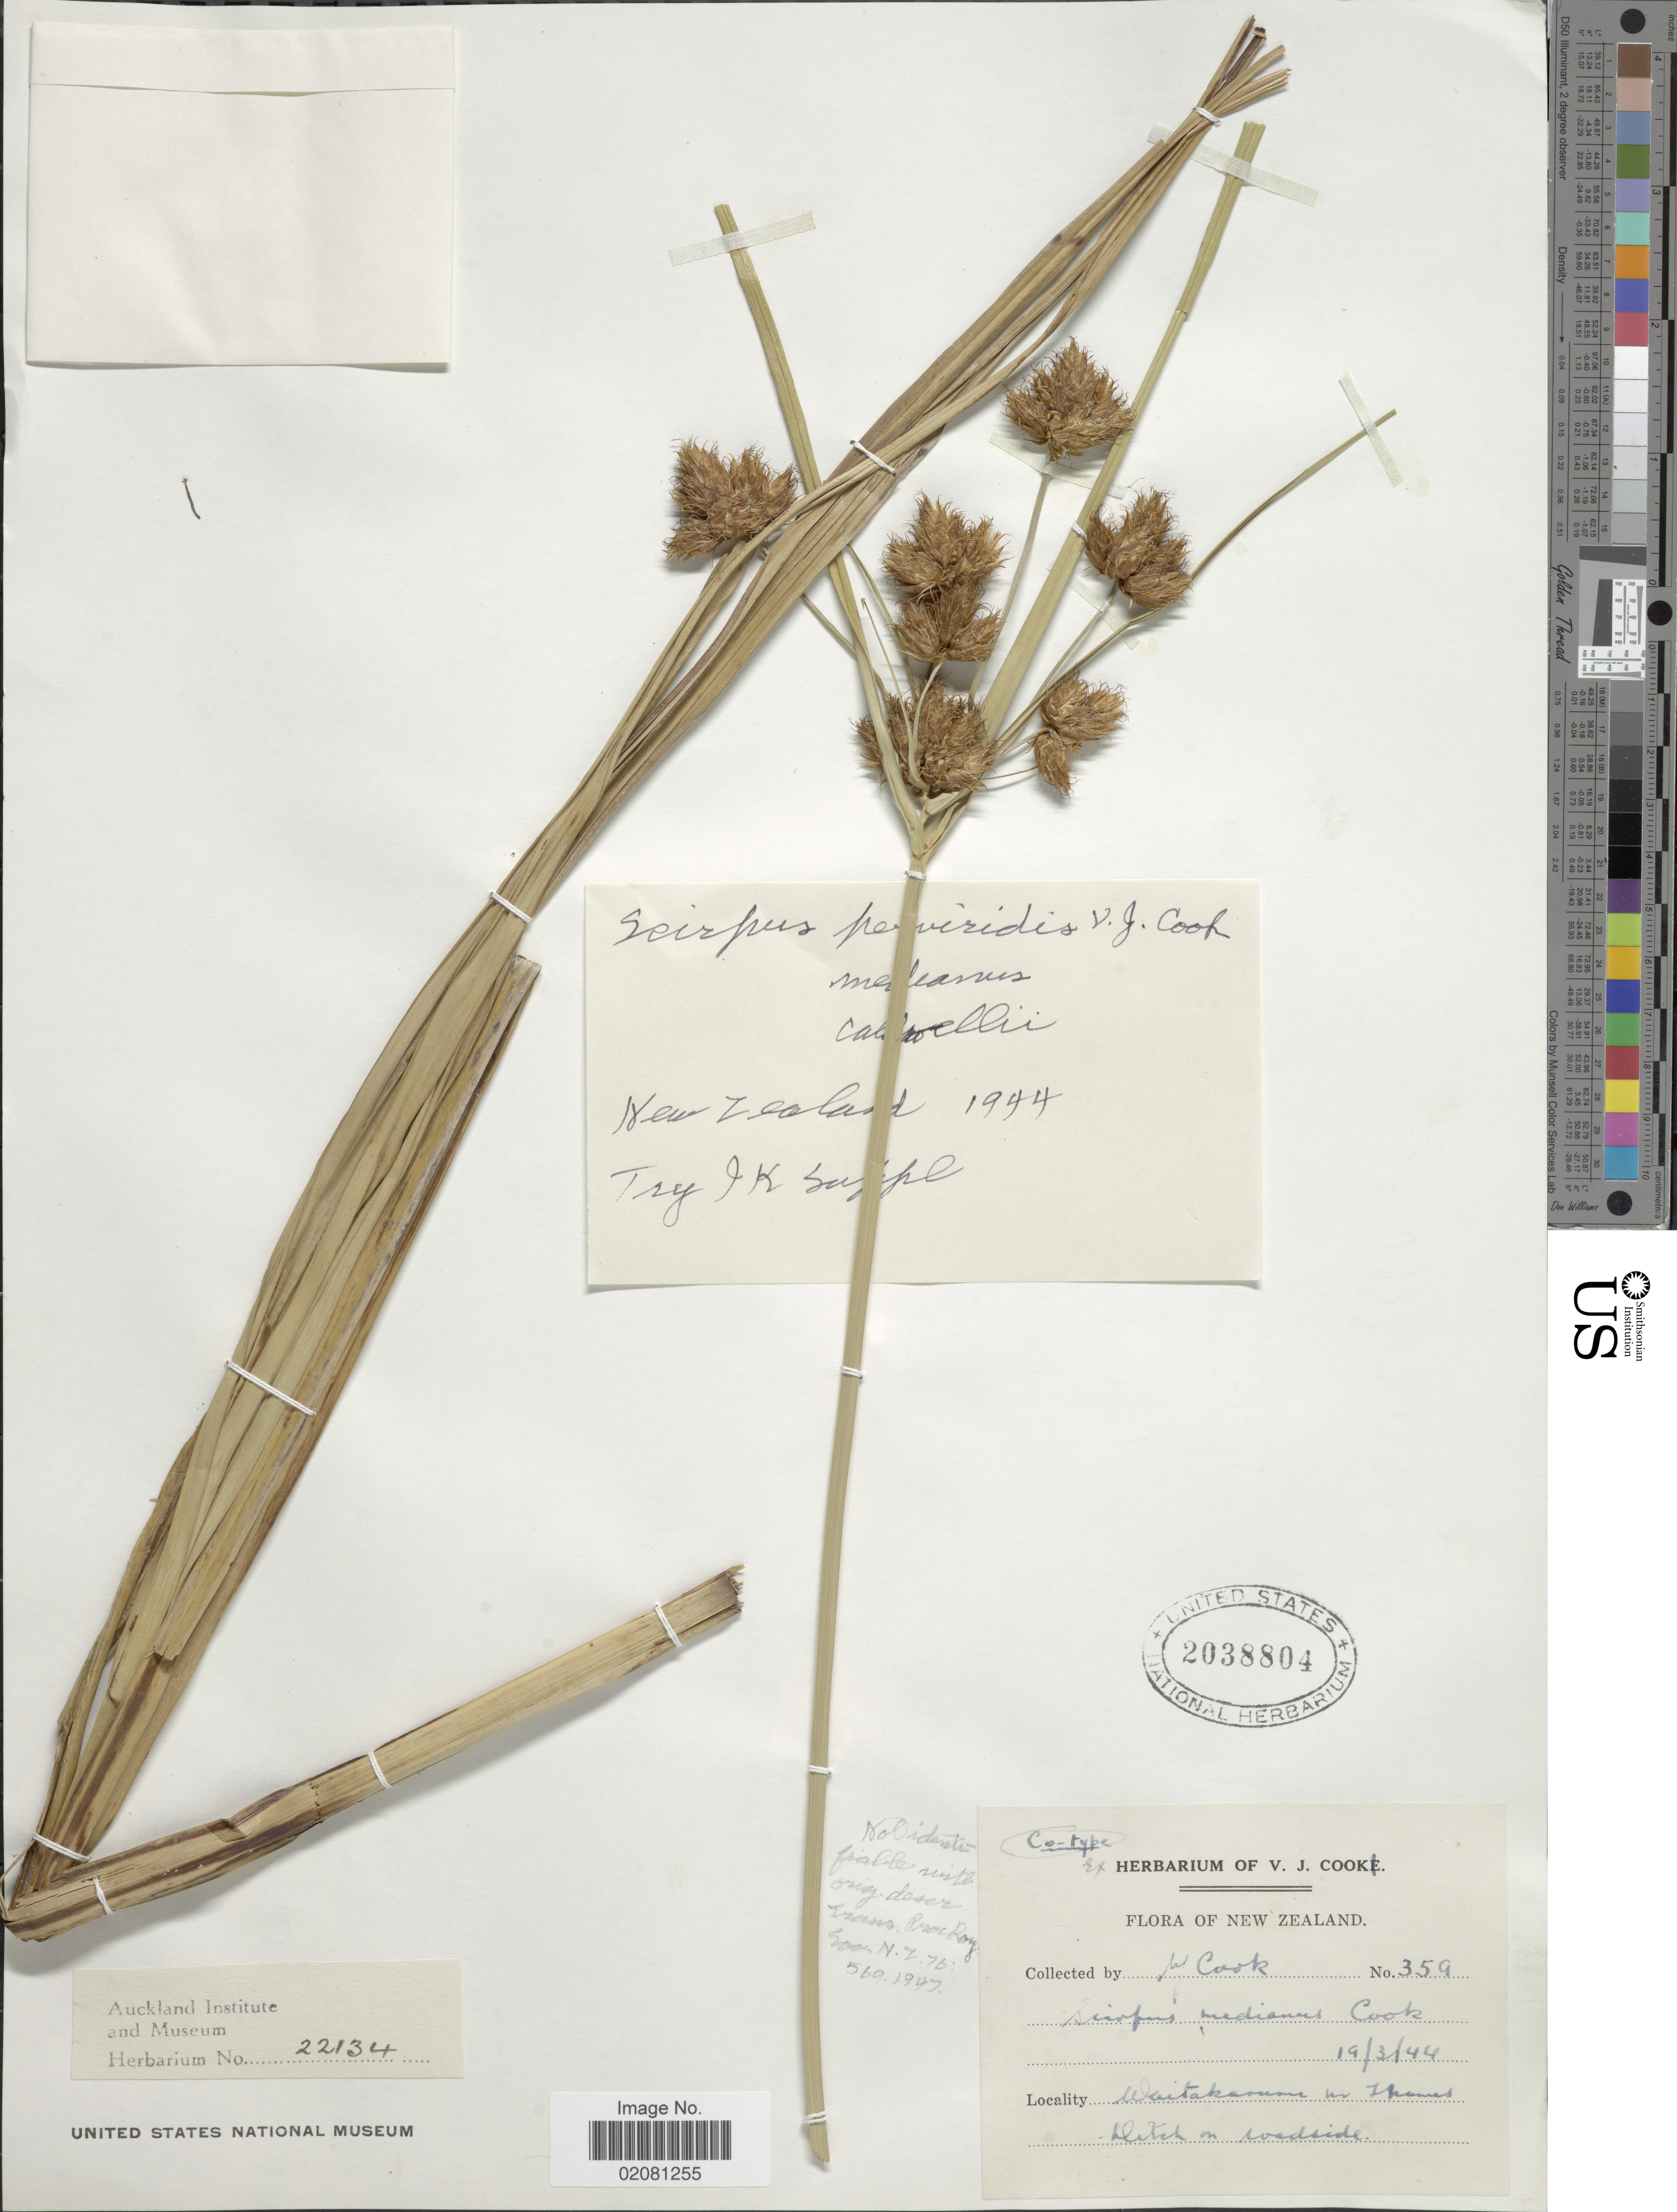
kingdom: Plantae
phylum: Tracheophyta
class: Liliopsida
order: Poales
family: Cyperaceae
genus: Bolboschoenus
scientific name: Bolboschoenus medianus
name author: (V.J. Cook) Soják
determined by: Strong, Mark T., (BOT), Smithsonian Institution - National Museum of Natural History (UNITED STATES)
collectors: V. J. Cook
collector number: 359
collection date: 1944-03-19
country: New Zealand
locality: Waitakaruru in Thames. Ditch on roadside.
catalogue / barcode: US 2038804